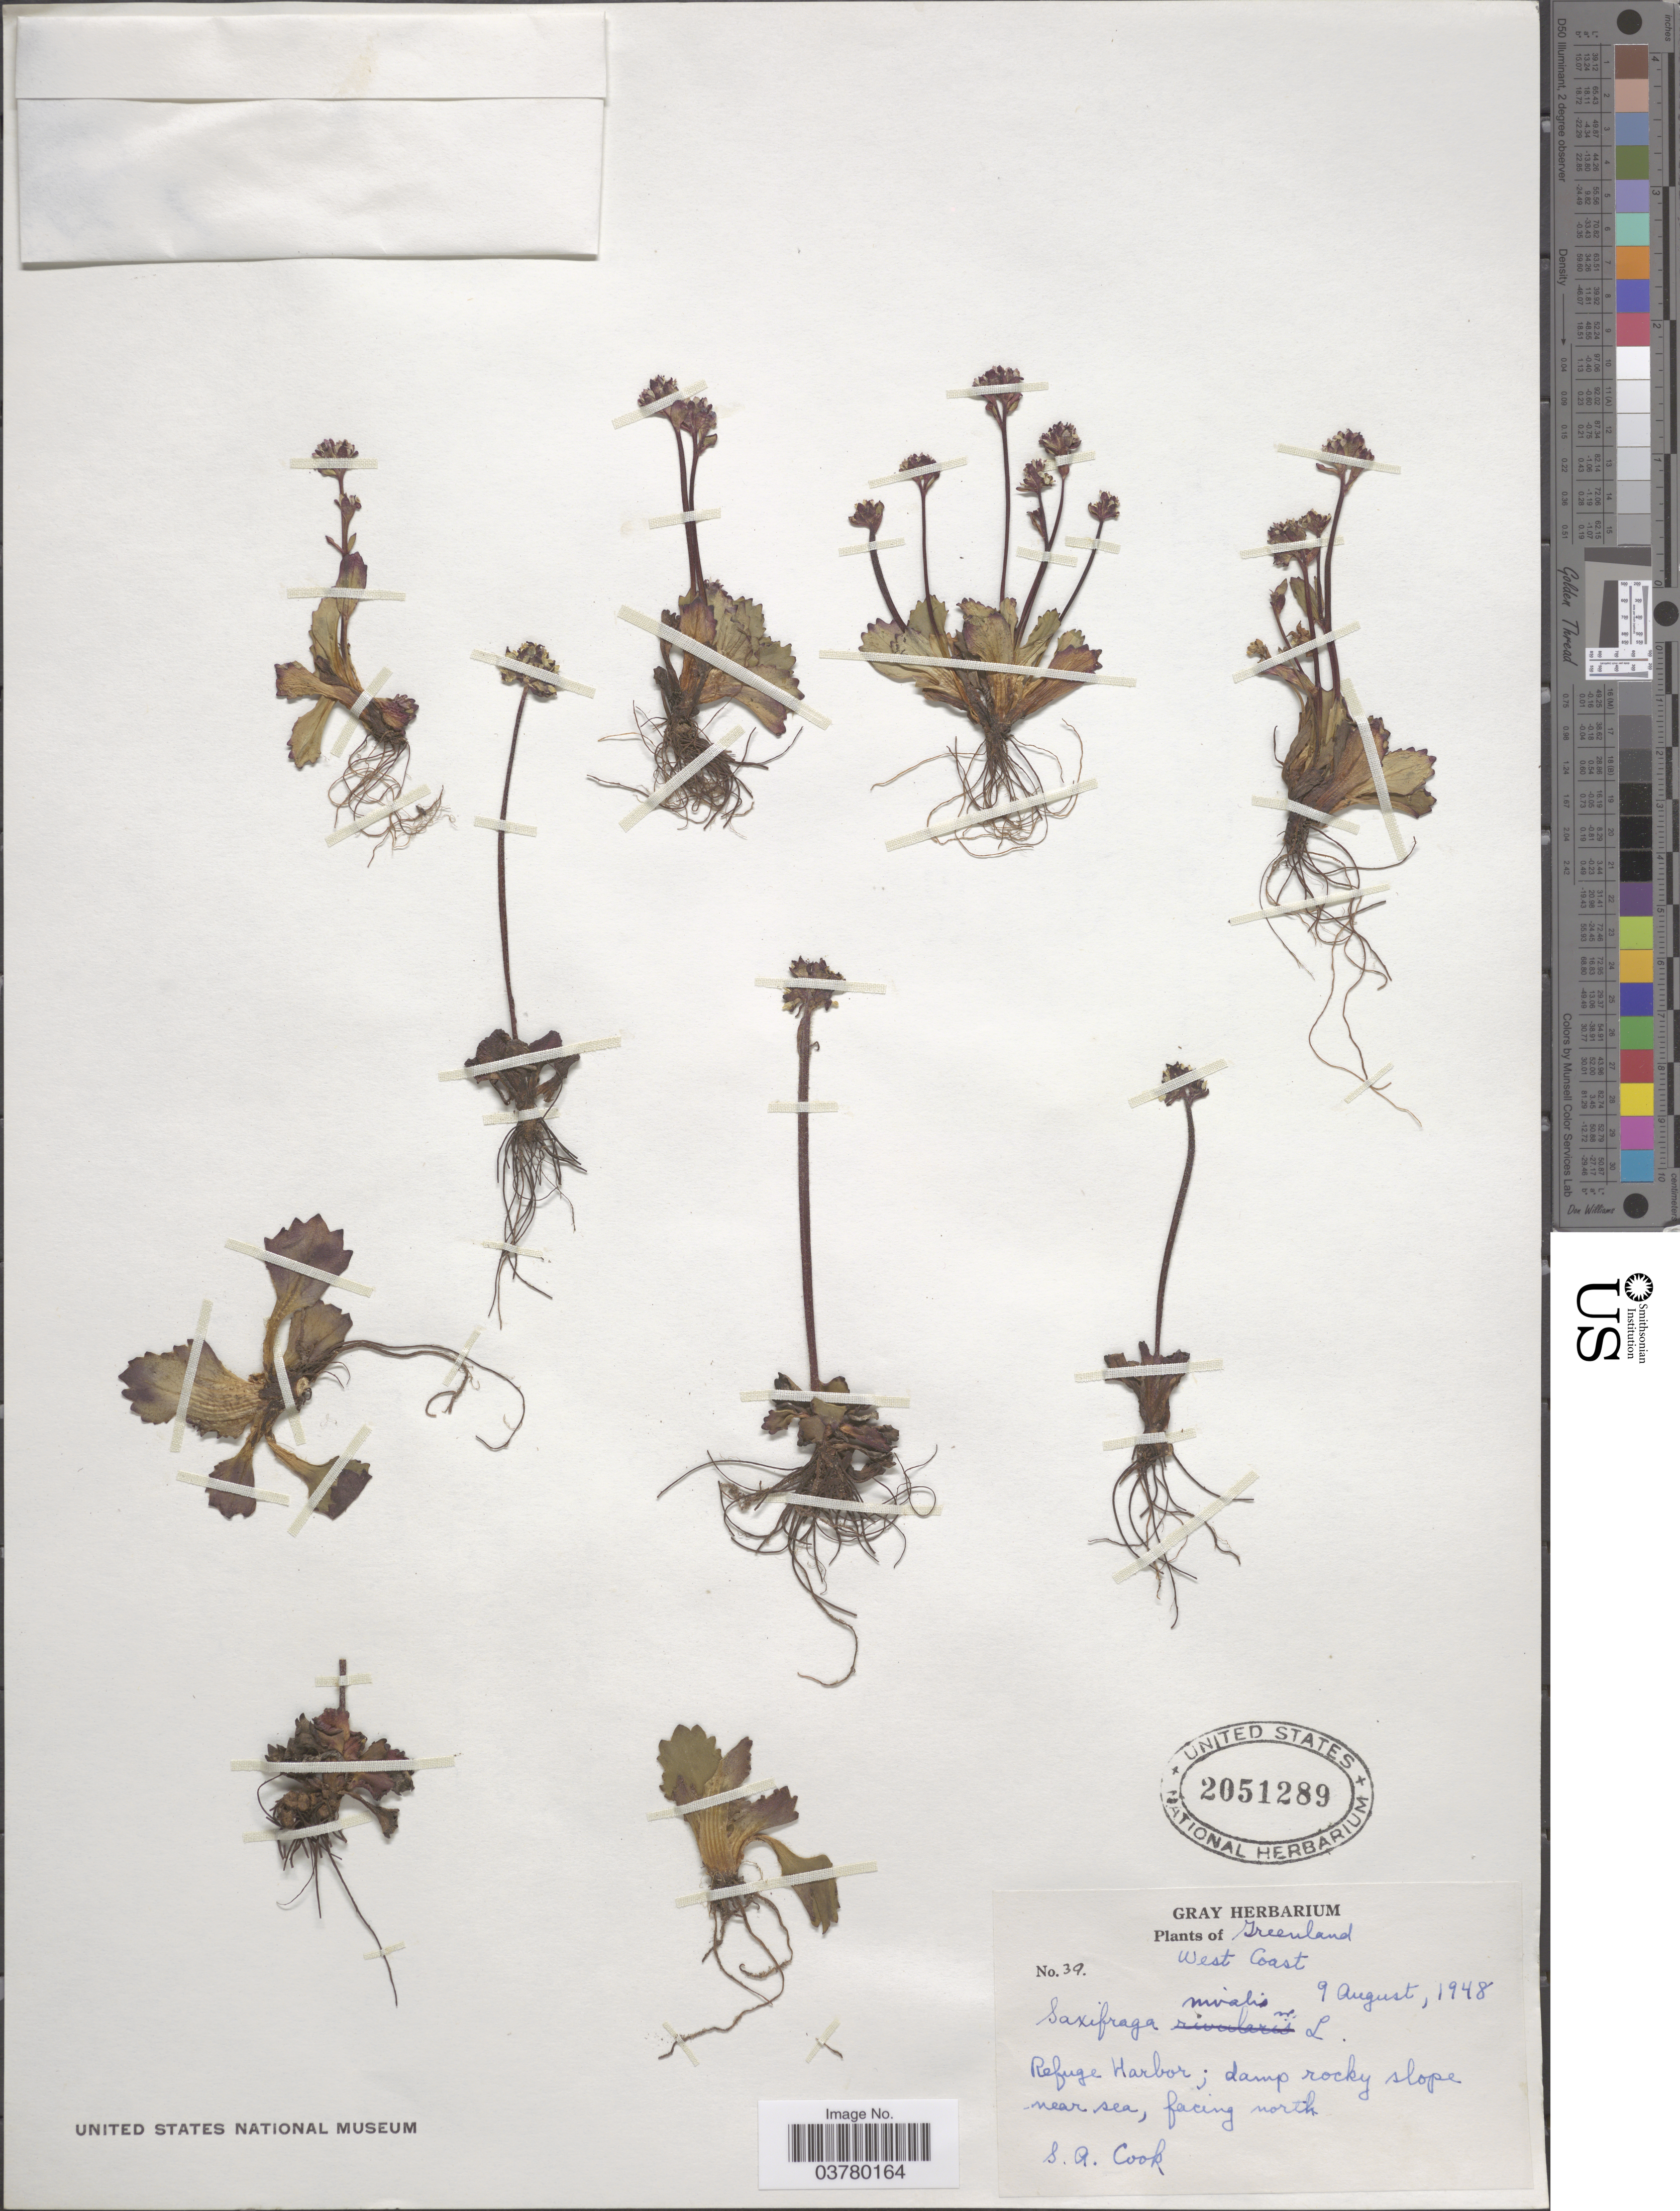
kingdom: Plantae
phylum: Tracheophyta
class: Magnoliopsida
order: Saxifragales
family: Saxifragaceae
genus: Micranthes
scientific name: Micranthes nivalis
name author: (L.) Small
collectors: S. A. Cook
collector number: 39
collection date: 1948-08-09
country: Greenland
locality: West Coast. Refuge Harbor; damp rocky slope near sea, facing north.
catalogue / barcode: US 2051289